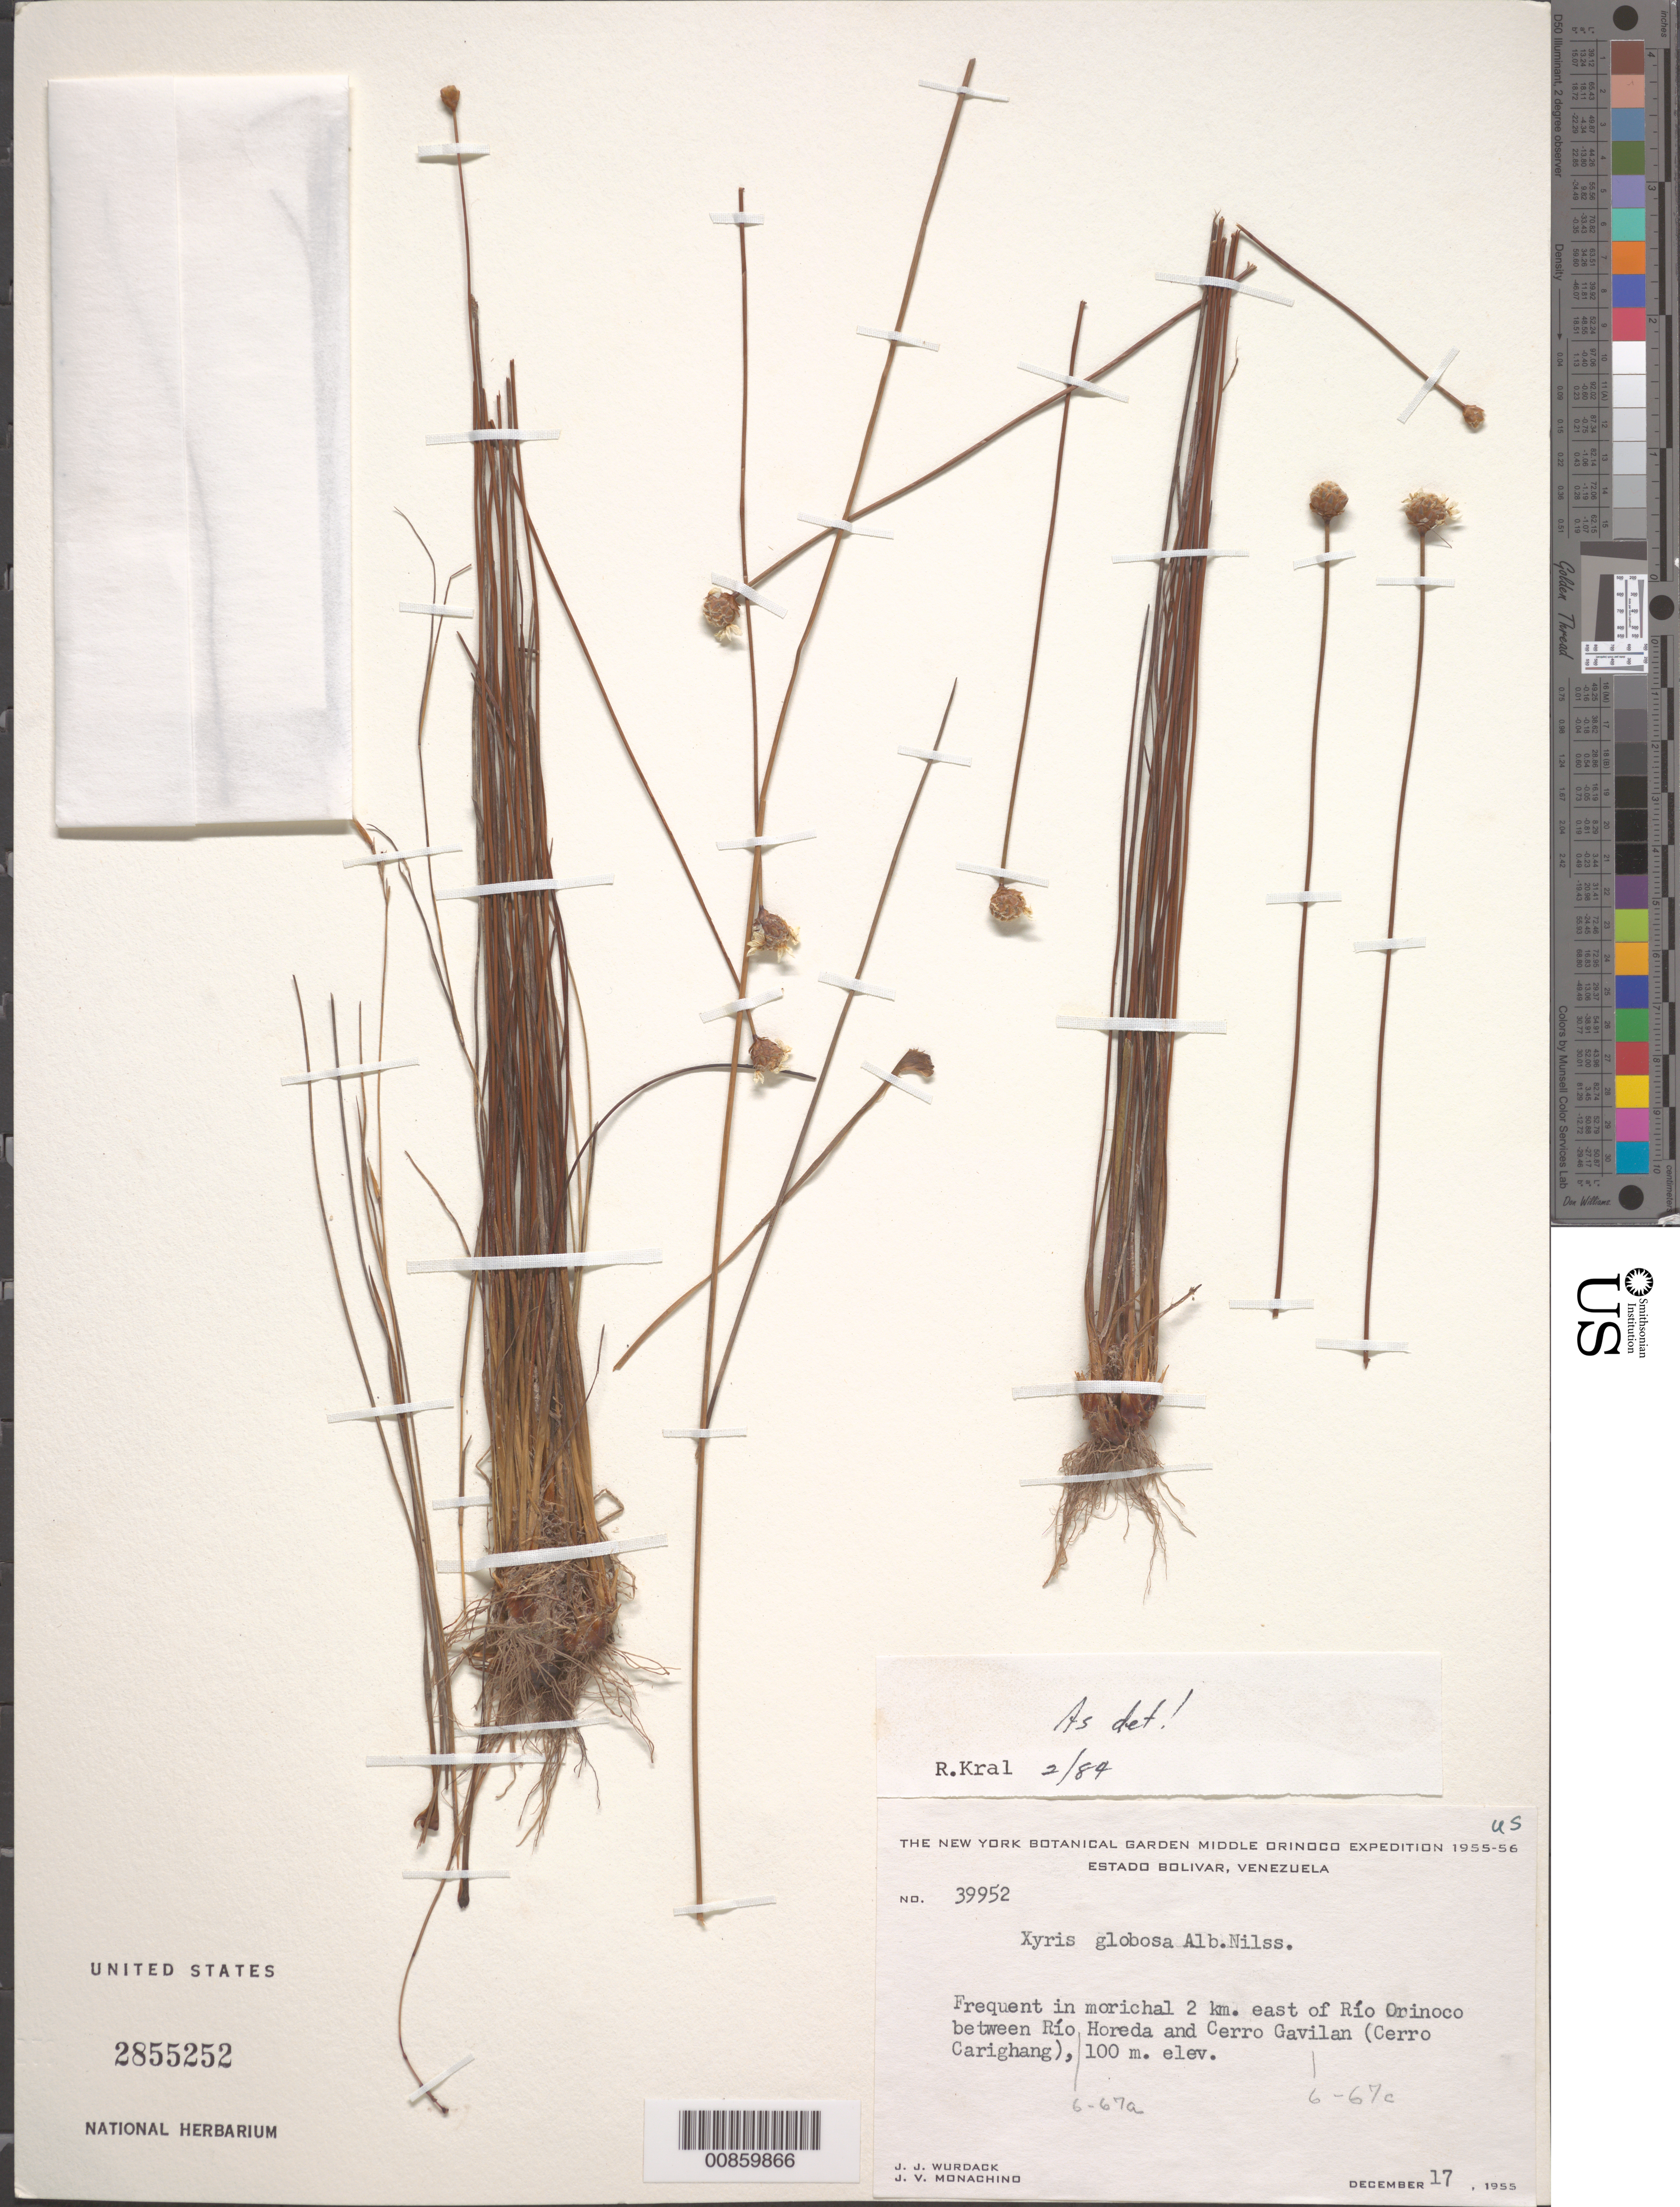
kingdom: Plantae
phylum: Tracheophyta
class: Liliopsida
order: Poales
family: Xyridaceae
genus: Xyris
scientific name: Xyris globosa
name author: Nilsson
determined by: Kral, Robert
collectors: J. J. Wurdack & J. V. Monachino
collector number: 39952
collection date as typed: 17-Dec-55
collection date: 1955-12-17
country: Venezuela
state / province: Bolívar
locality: Río Orinoco, 2 km E, between mouth of Río Horeda and Cerro Gavilan (Cerro Carichana)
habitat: Morichal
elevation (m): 100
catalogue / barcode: US 2855252